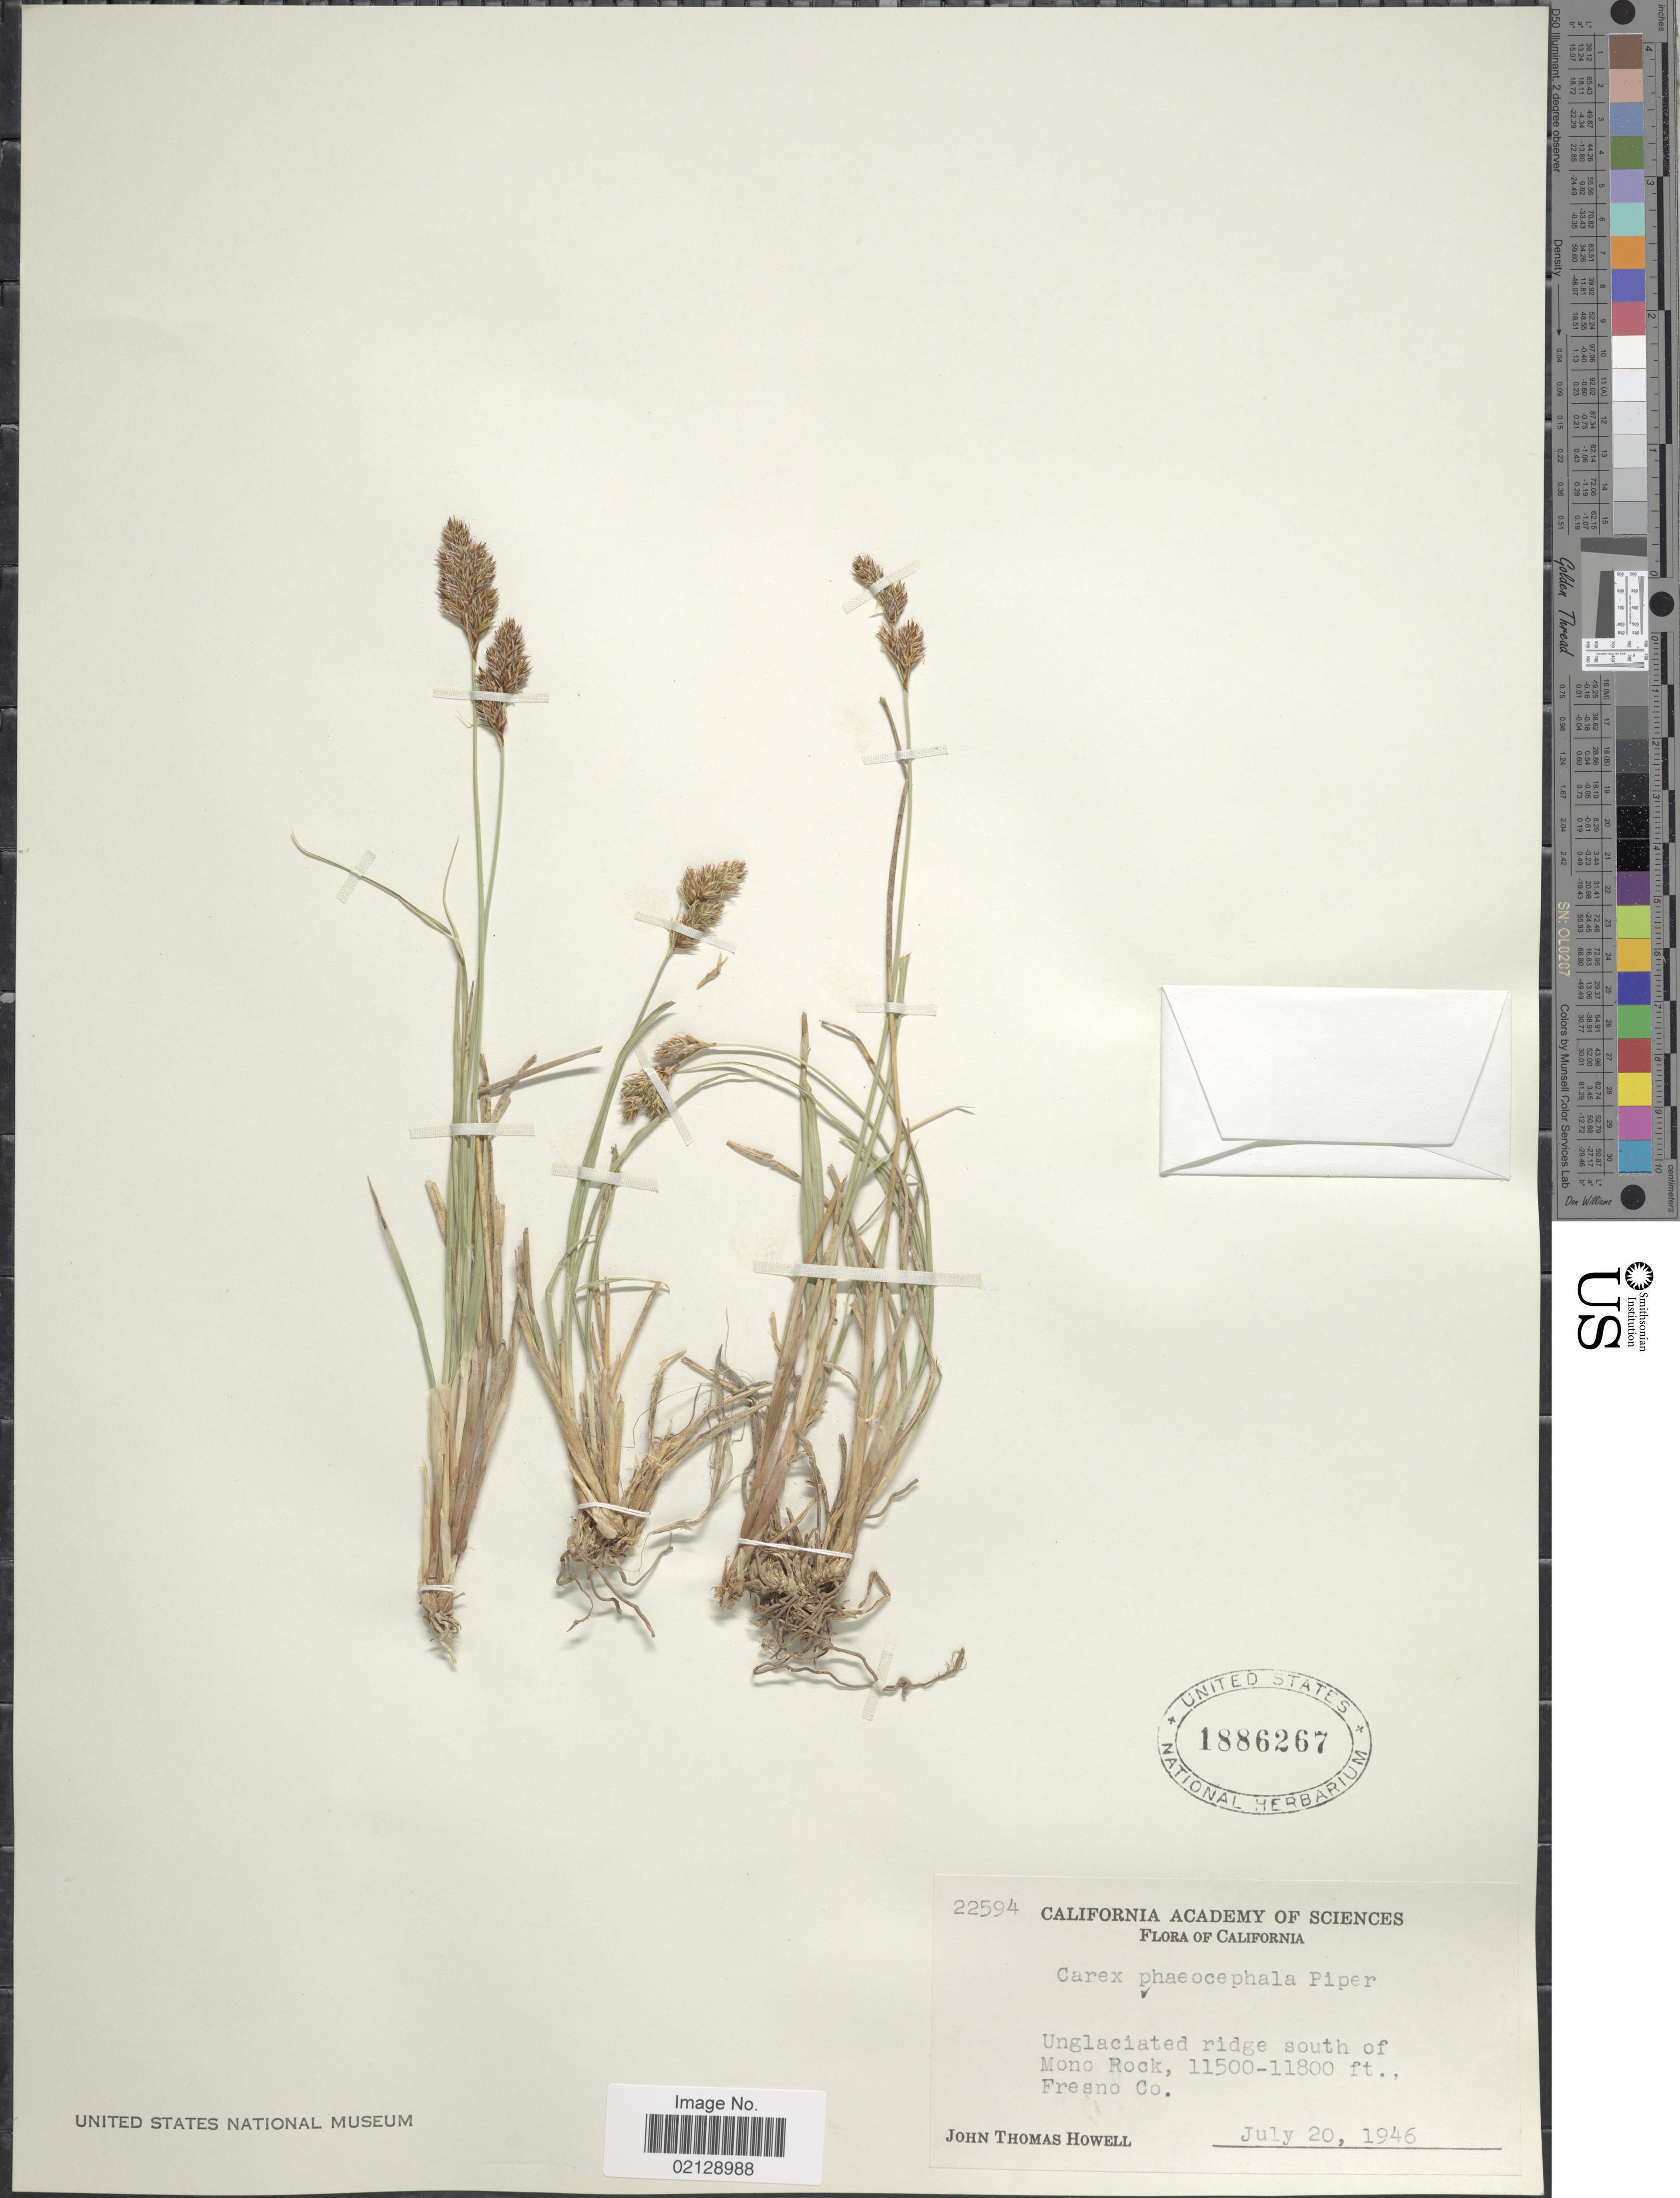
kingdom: Plantae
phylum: Tracheophyta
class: Liliopsida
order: Poales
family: Cyperaceae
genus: Carex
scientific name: Carex phaeocephala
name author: Piper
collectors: J. T. Howell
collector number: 22594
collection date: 1946-07-20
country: United States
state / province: California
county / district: Fresno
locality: Unglaciated ridge south of Mono Rock, Fresno Co.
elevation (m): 3505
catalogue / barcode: US 1886267